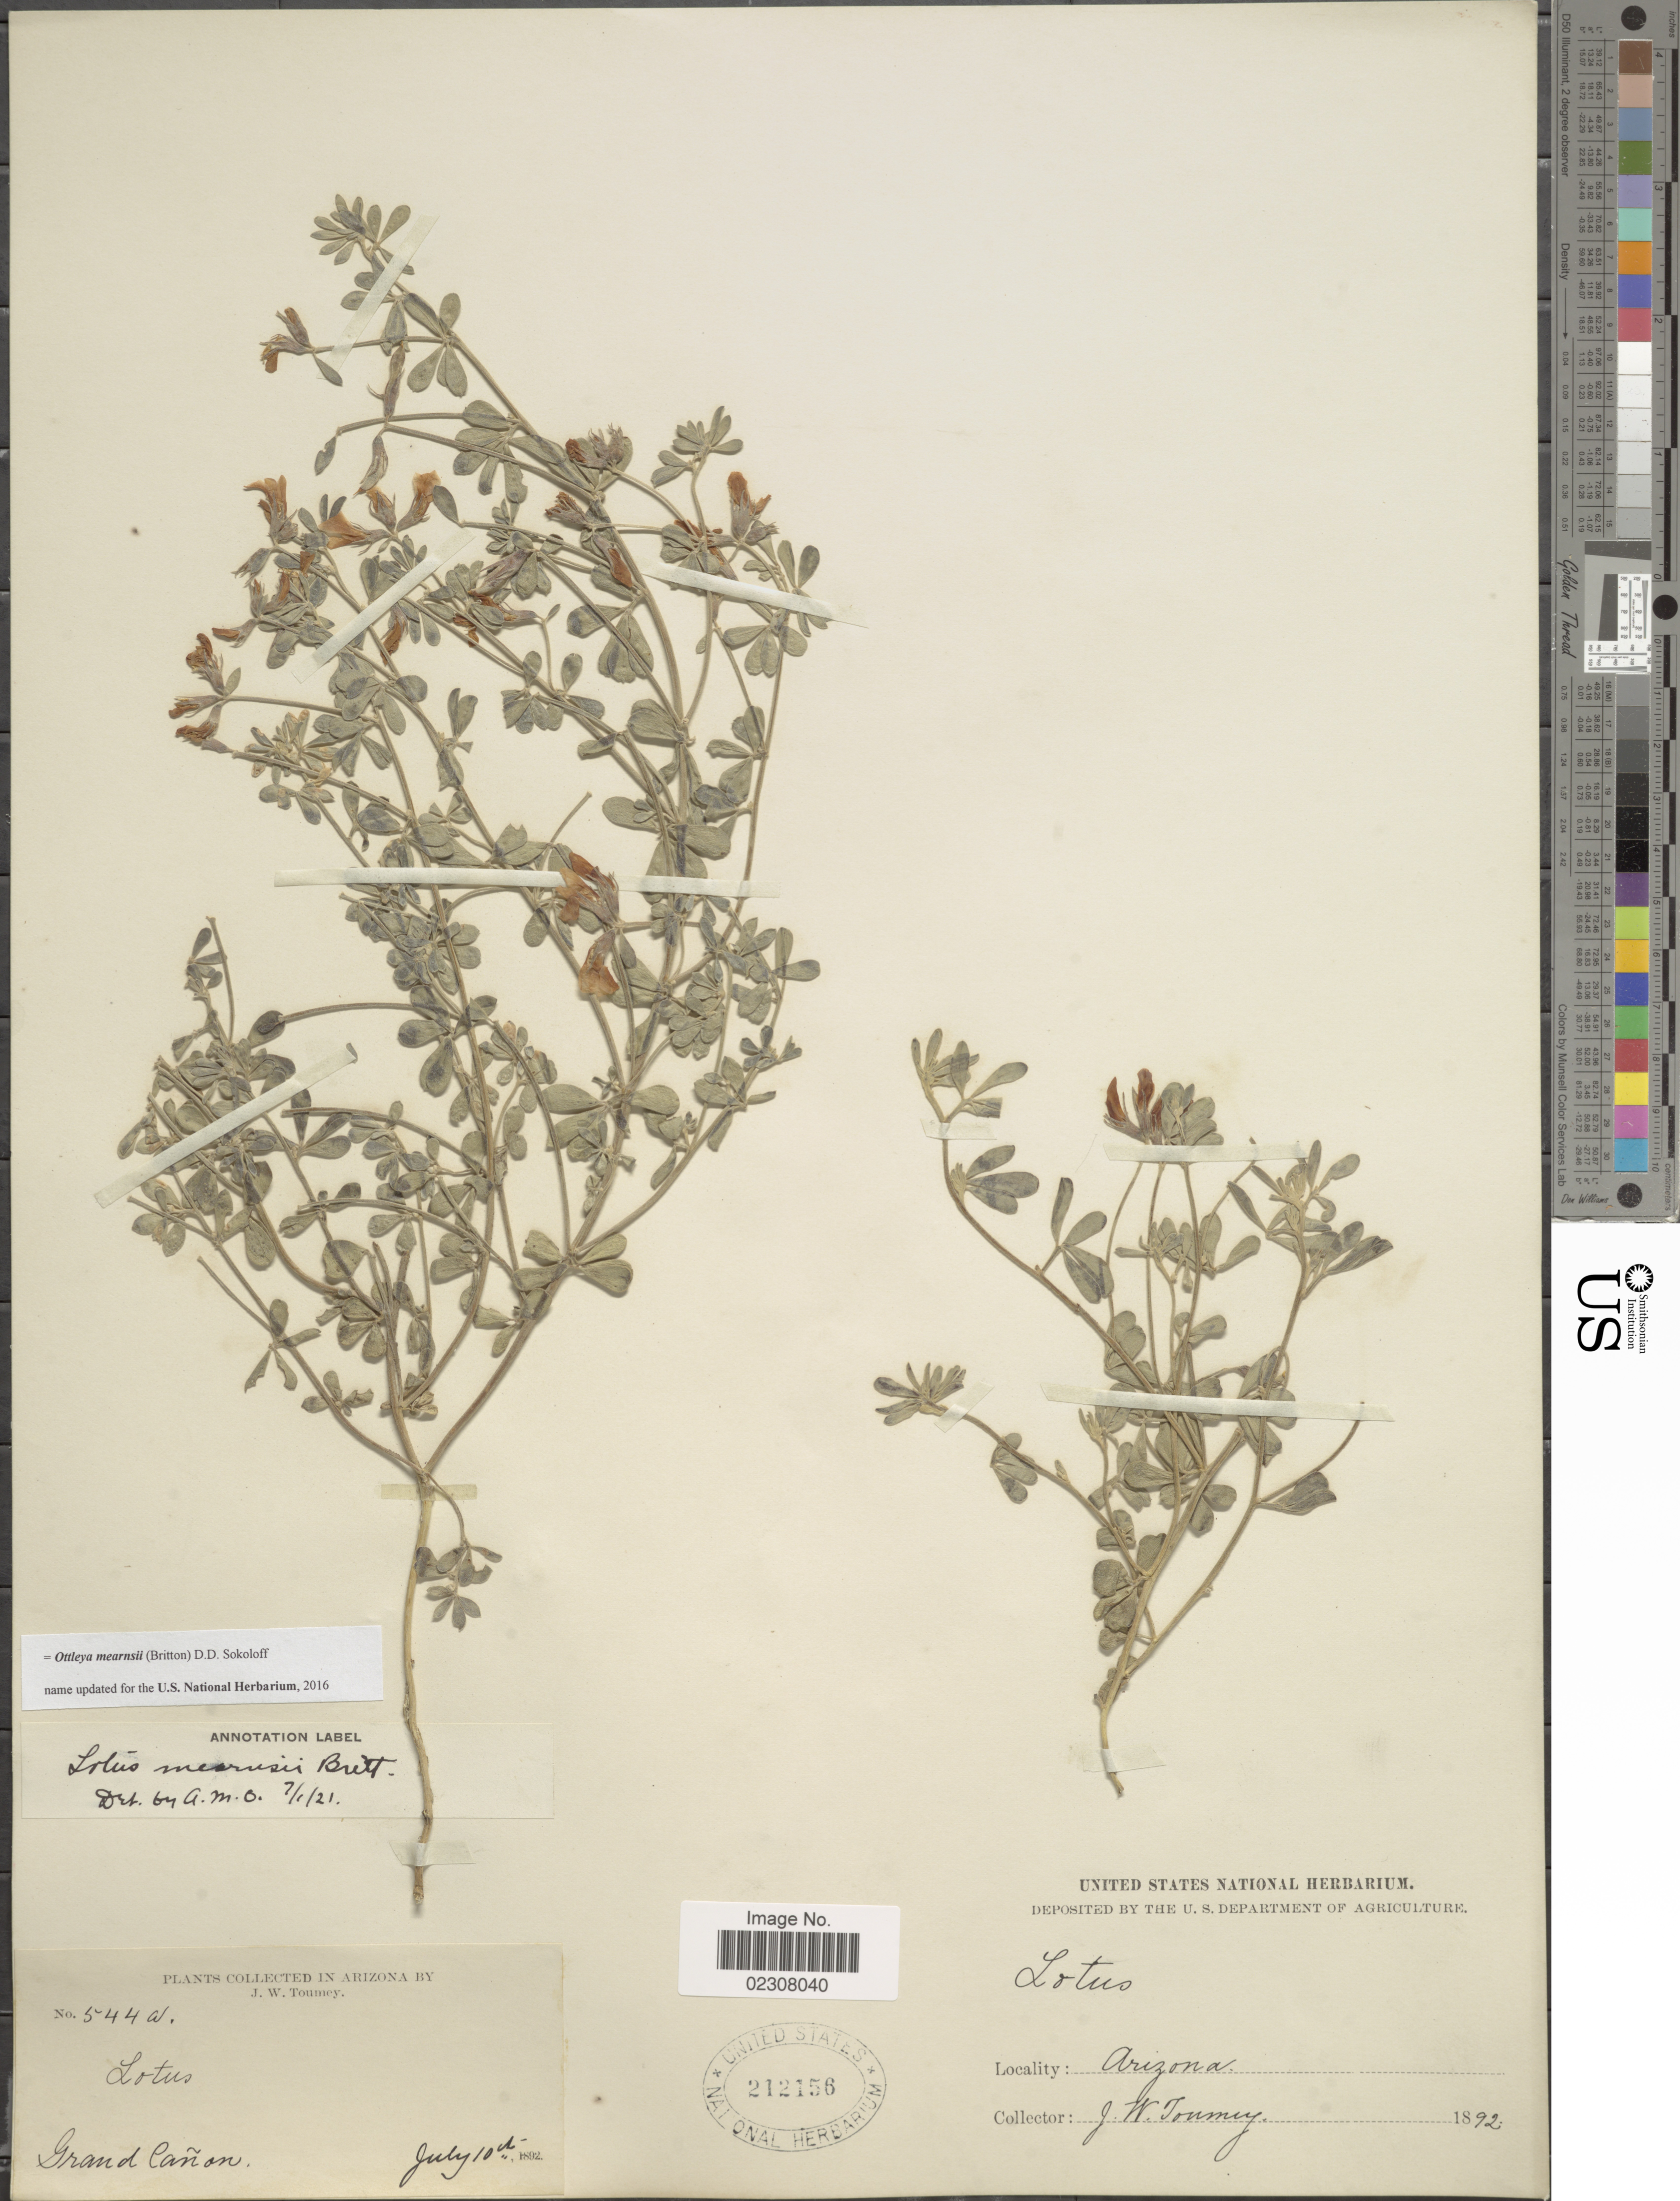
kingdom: Plantae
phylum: Tracheophyta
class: Magnoliopsida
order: Fabales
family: Fabaceae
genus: Ottleya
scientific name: Ottleya mearnsii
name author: (Britton) D.D. Sokoloff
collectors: J. W. Toumey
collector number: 544a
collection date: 1892-07-10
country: United States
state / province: Arizona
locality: Grand Ca)on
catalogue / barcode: US 212156